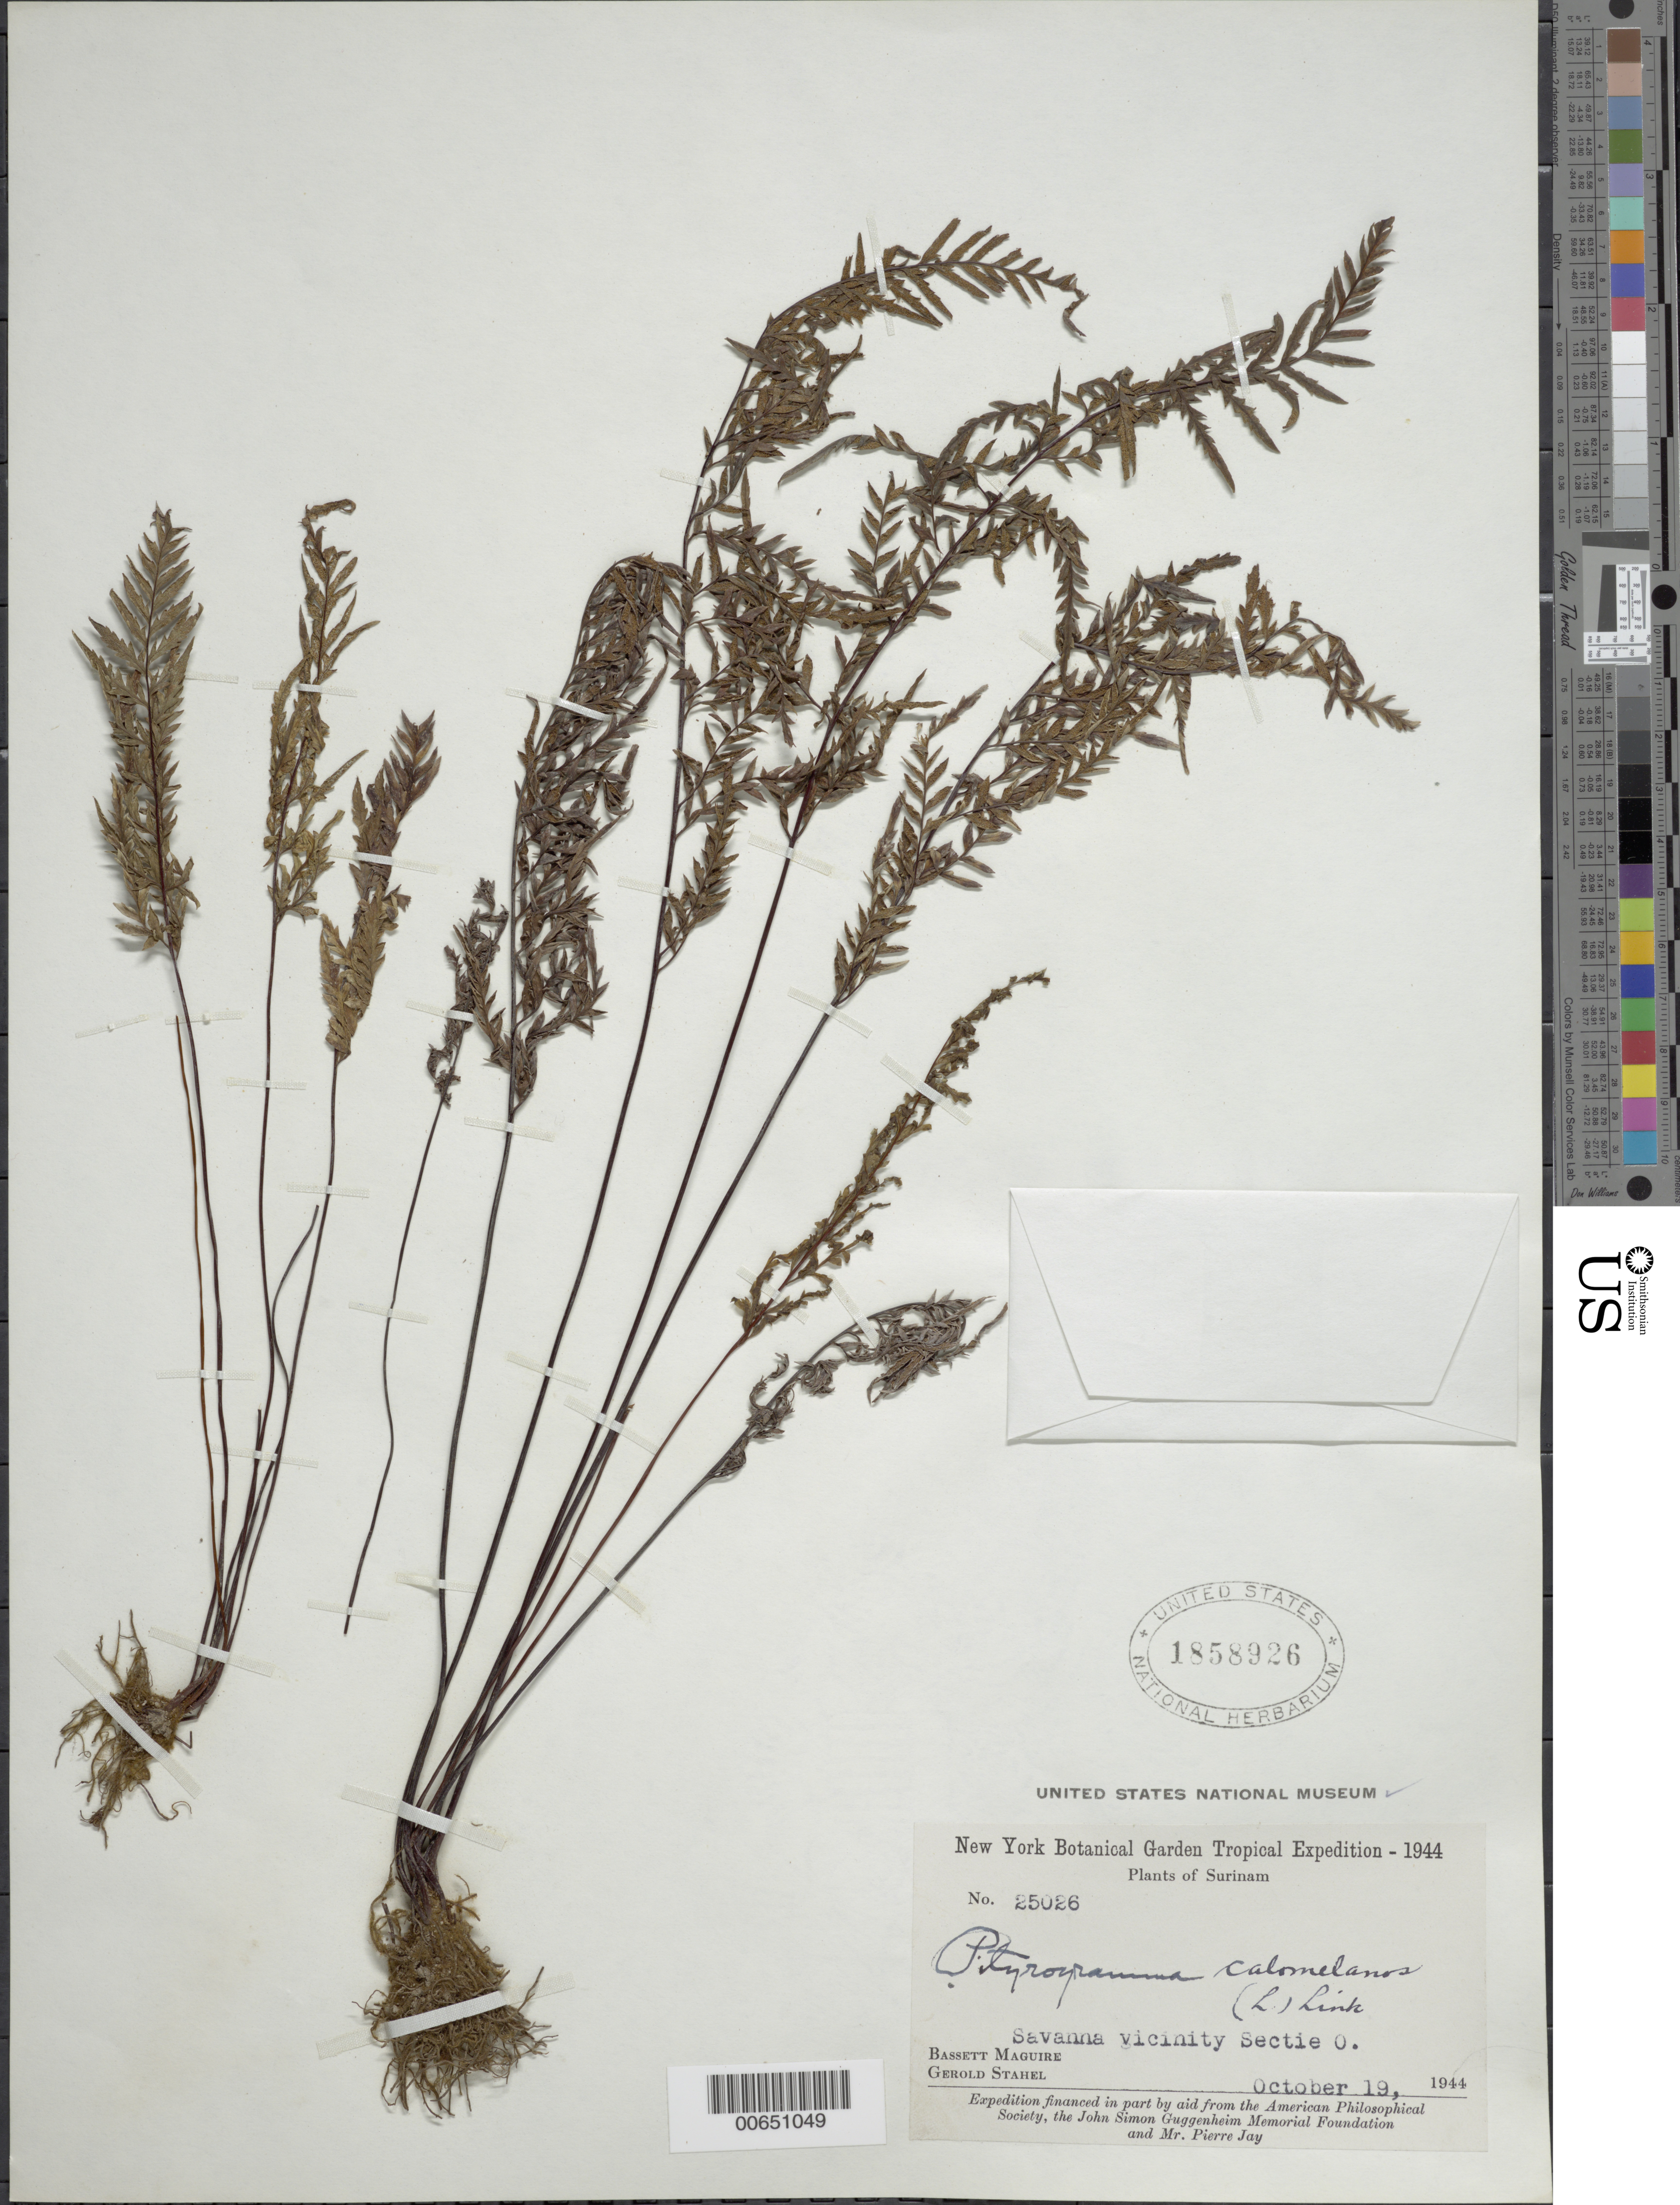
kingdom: Plantae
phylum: Tracheophyta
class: Polypodiopsida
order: Polypodiales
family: Pteridaceae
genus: Pityrogramma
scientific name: Pityrogramma calomelanos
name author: (L.) Link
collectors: B. Maguire & G. Stahel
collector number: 25026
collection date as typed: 19-Oct-44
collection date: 1944-10-19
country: Suriname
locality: Sectie O, km 68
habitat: Savanna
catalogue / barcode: US 1858926